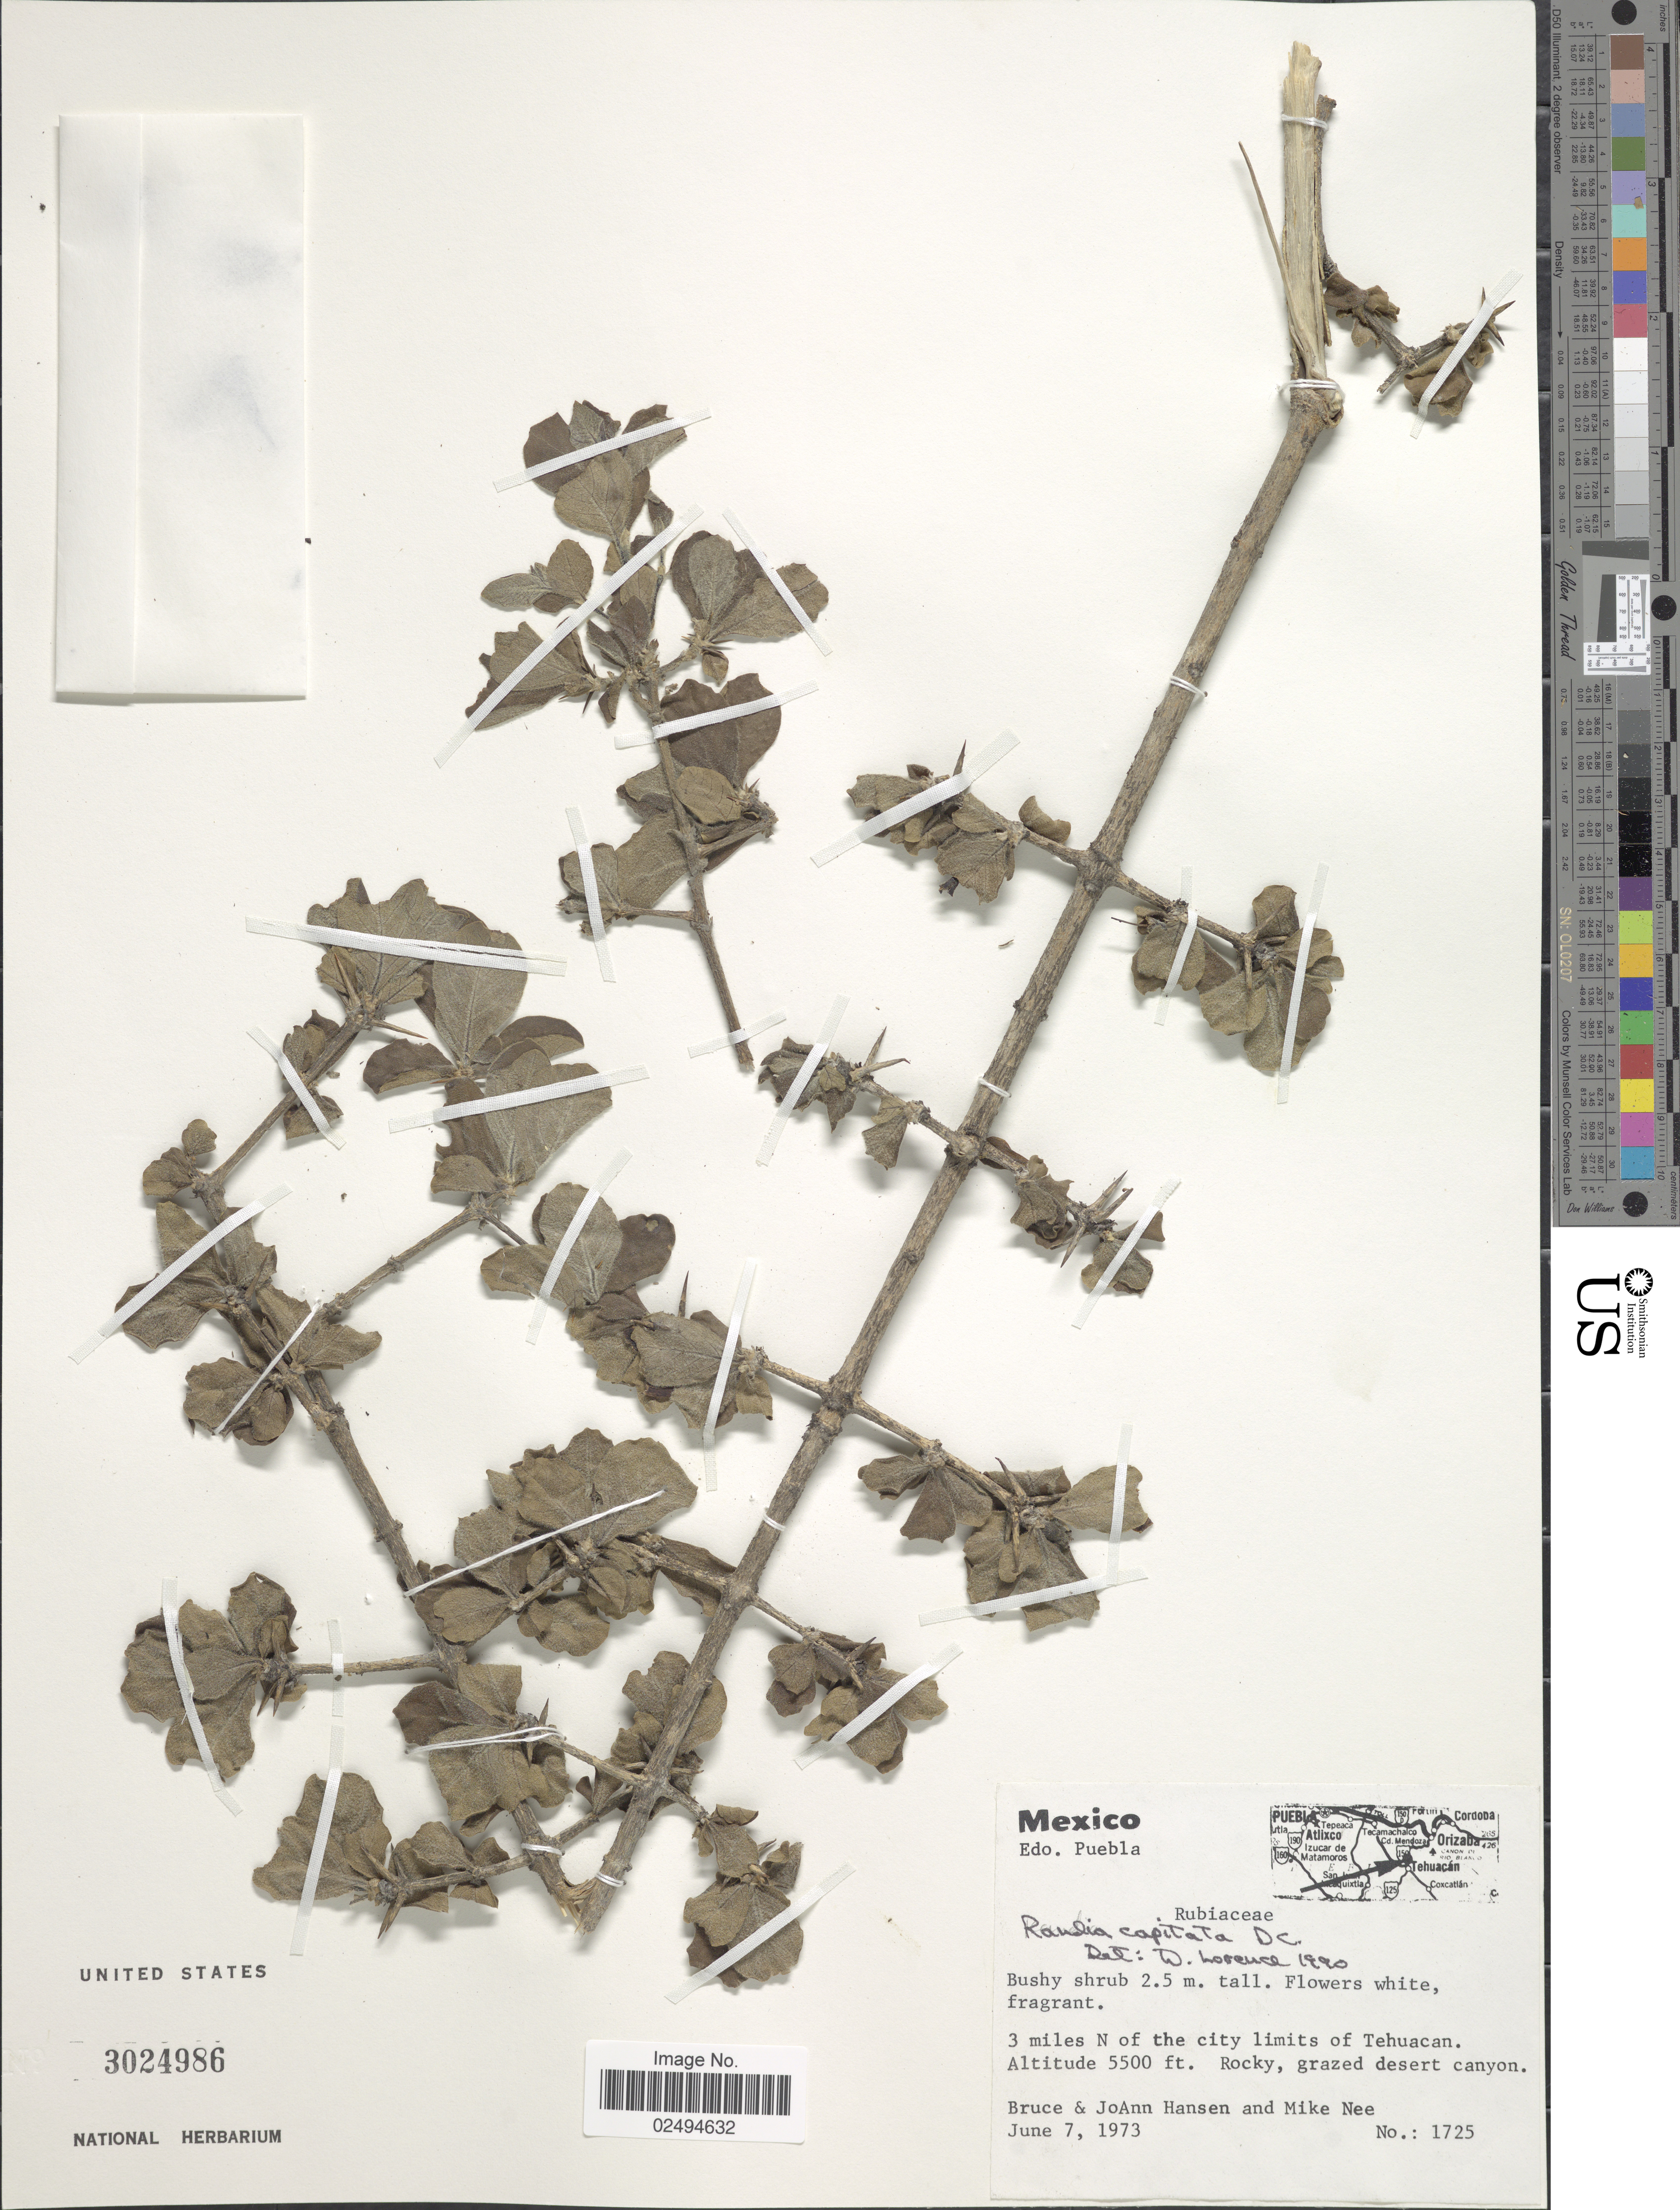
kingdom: Plantae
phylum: Tracheophyta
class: Magnoliopsida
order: Gentianales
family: Rubiaceae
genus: Randia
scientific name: Randia capitata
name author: DC.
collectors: B. Hansen, J. Hansen & M. Nee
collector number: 1725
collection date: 1973-06-07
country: Mexico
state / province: Puebla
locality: Edo. Puebla. 3 miles N of the city limits of Tehuacan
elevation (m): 1676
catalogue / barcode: US 3024986